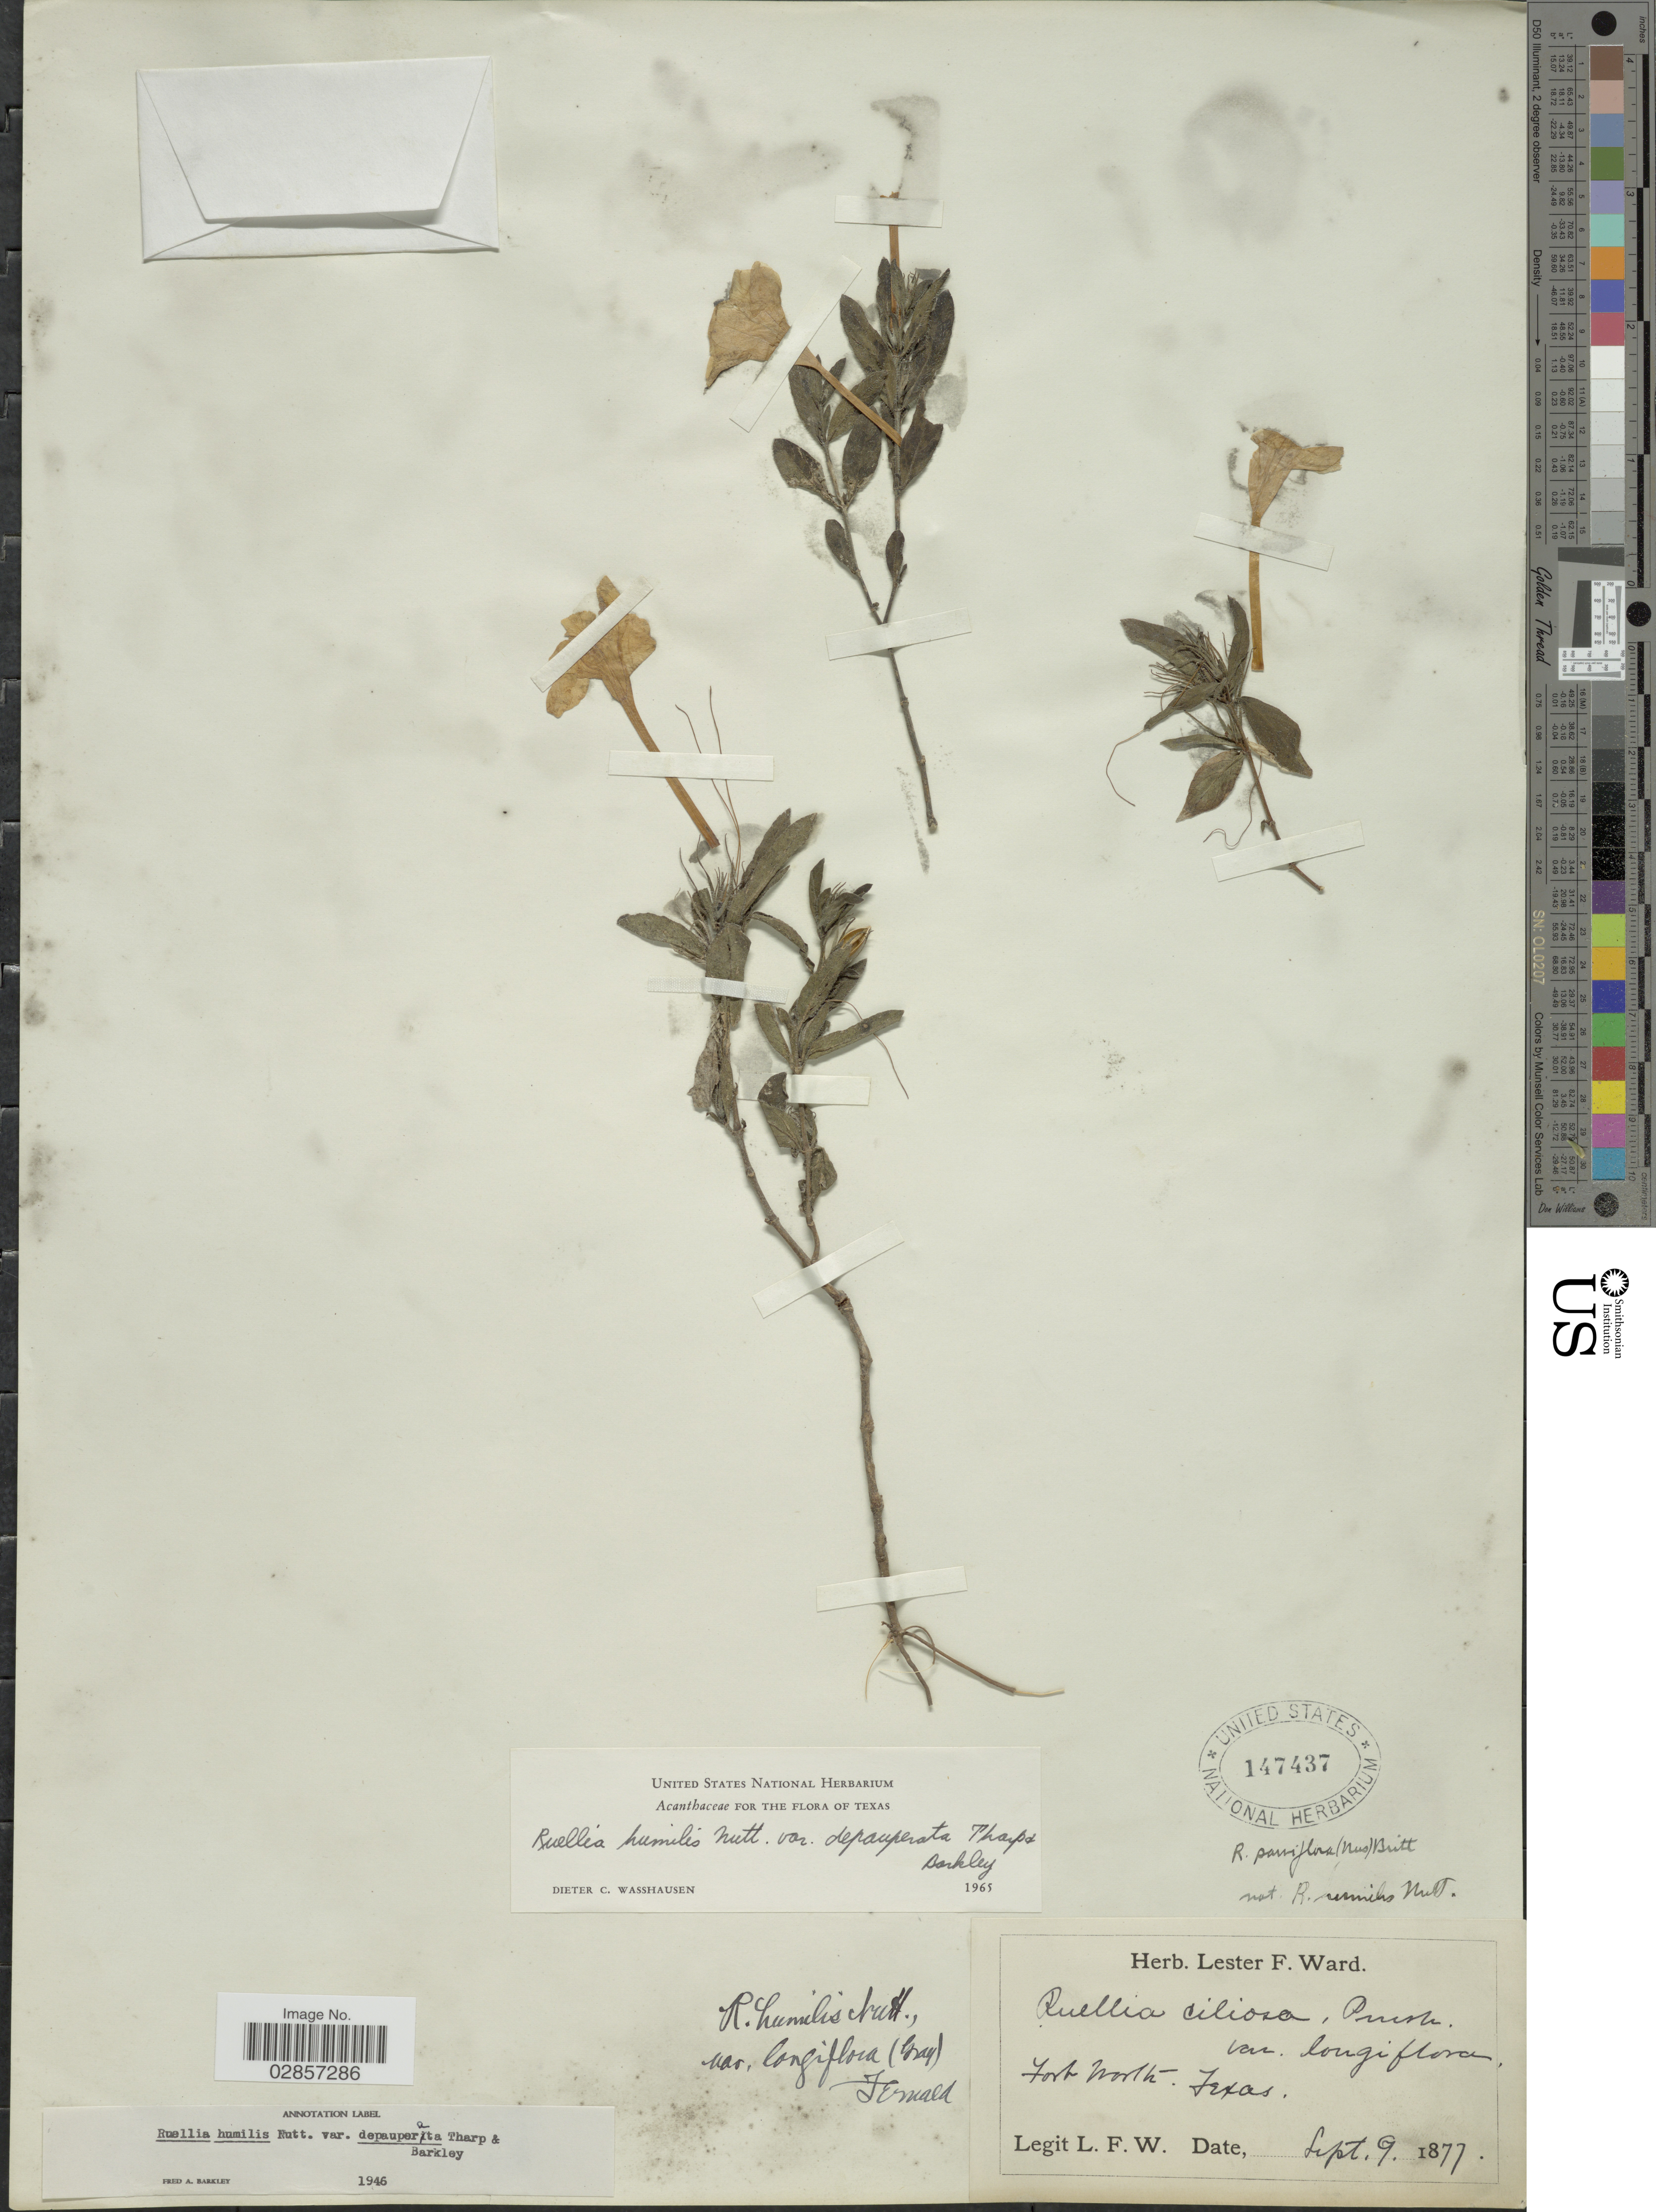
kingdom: Plantae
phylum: Tracheophyta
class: Magnoliopsida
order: Lamiales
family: Acanthaceae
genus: Ruellia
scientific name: Ruellia humilis var. depauperata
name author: Tharp & F.A. Barkley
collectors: L. F. Ward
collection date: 1877-09-09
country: United States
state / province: Texas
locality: Fort Worth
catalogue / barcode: US 147437